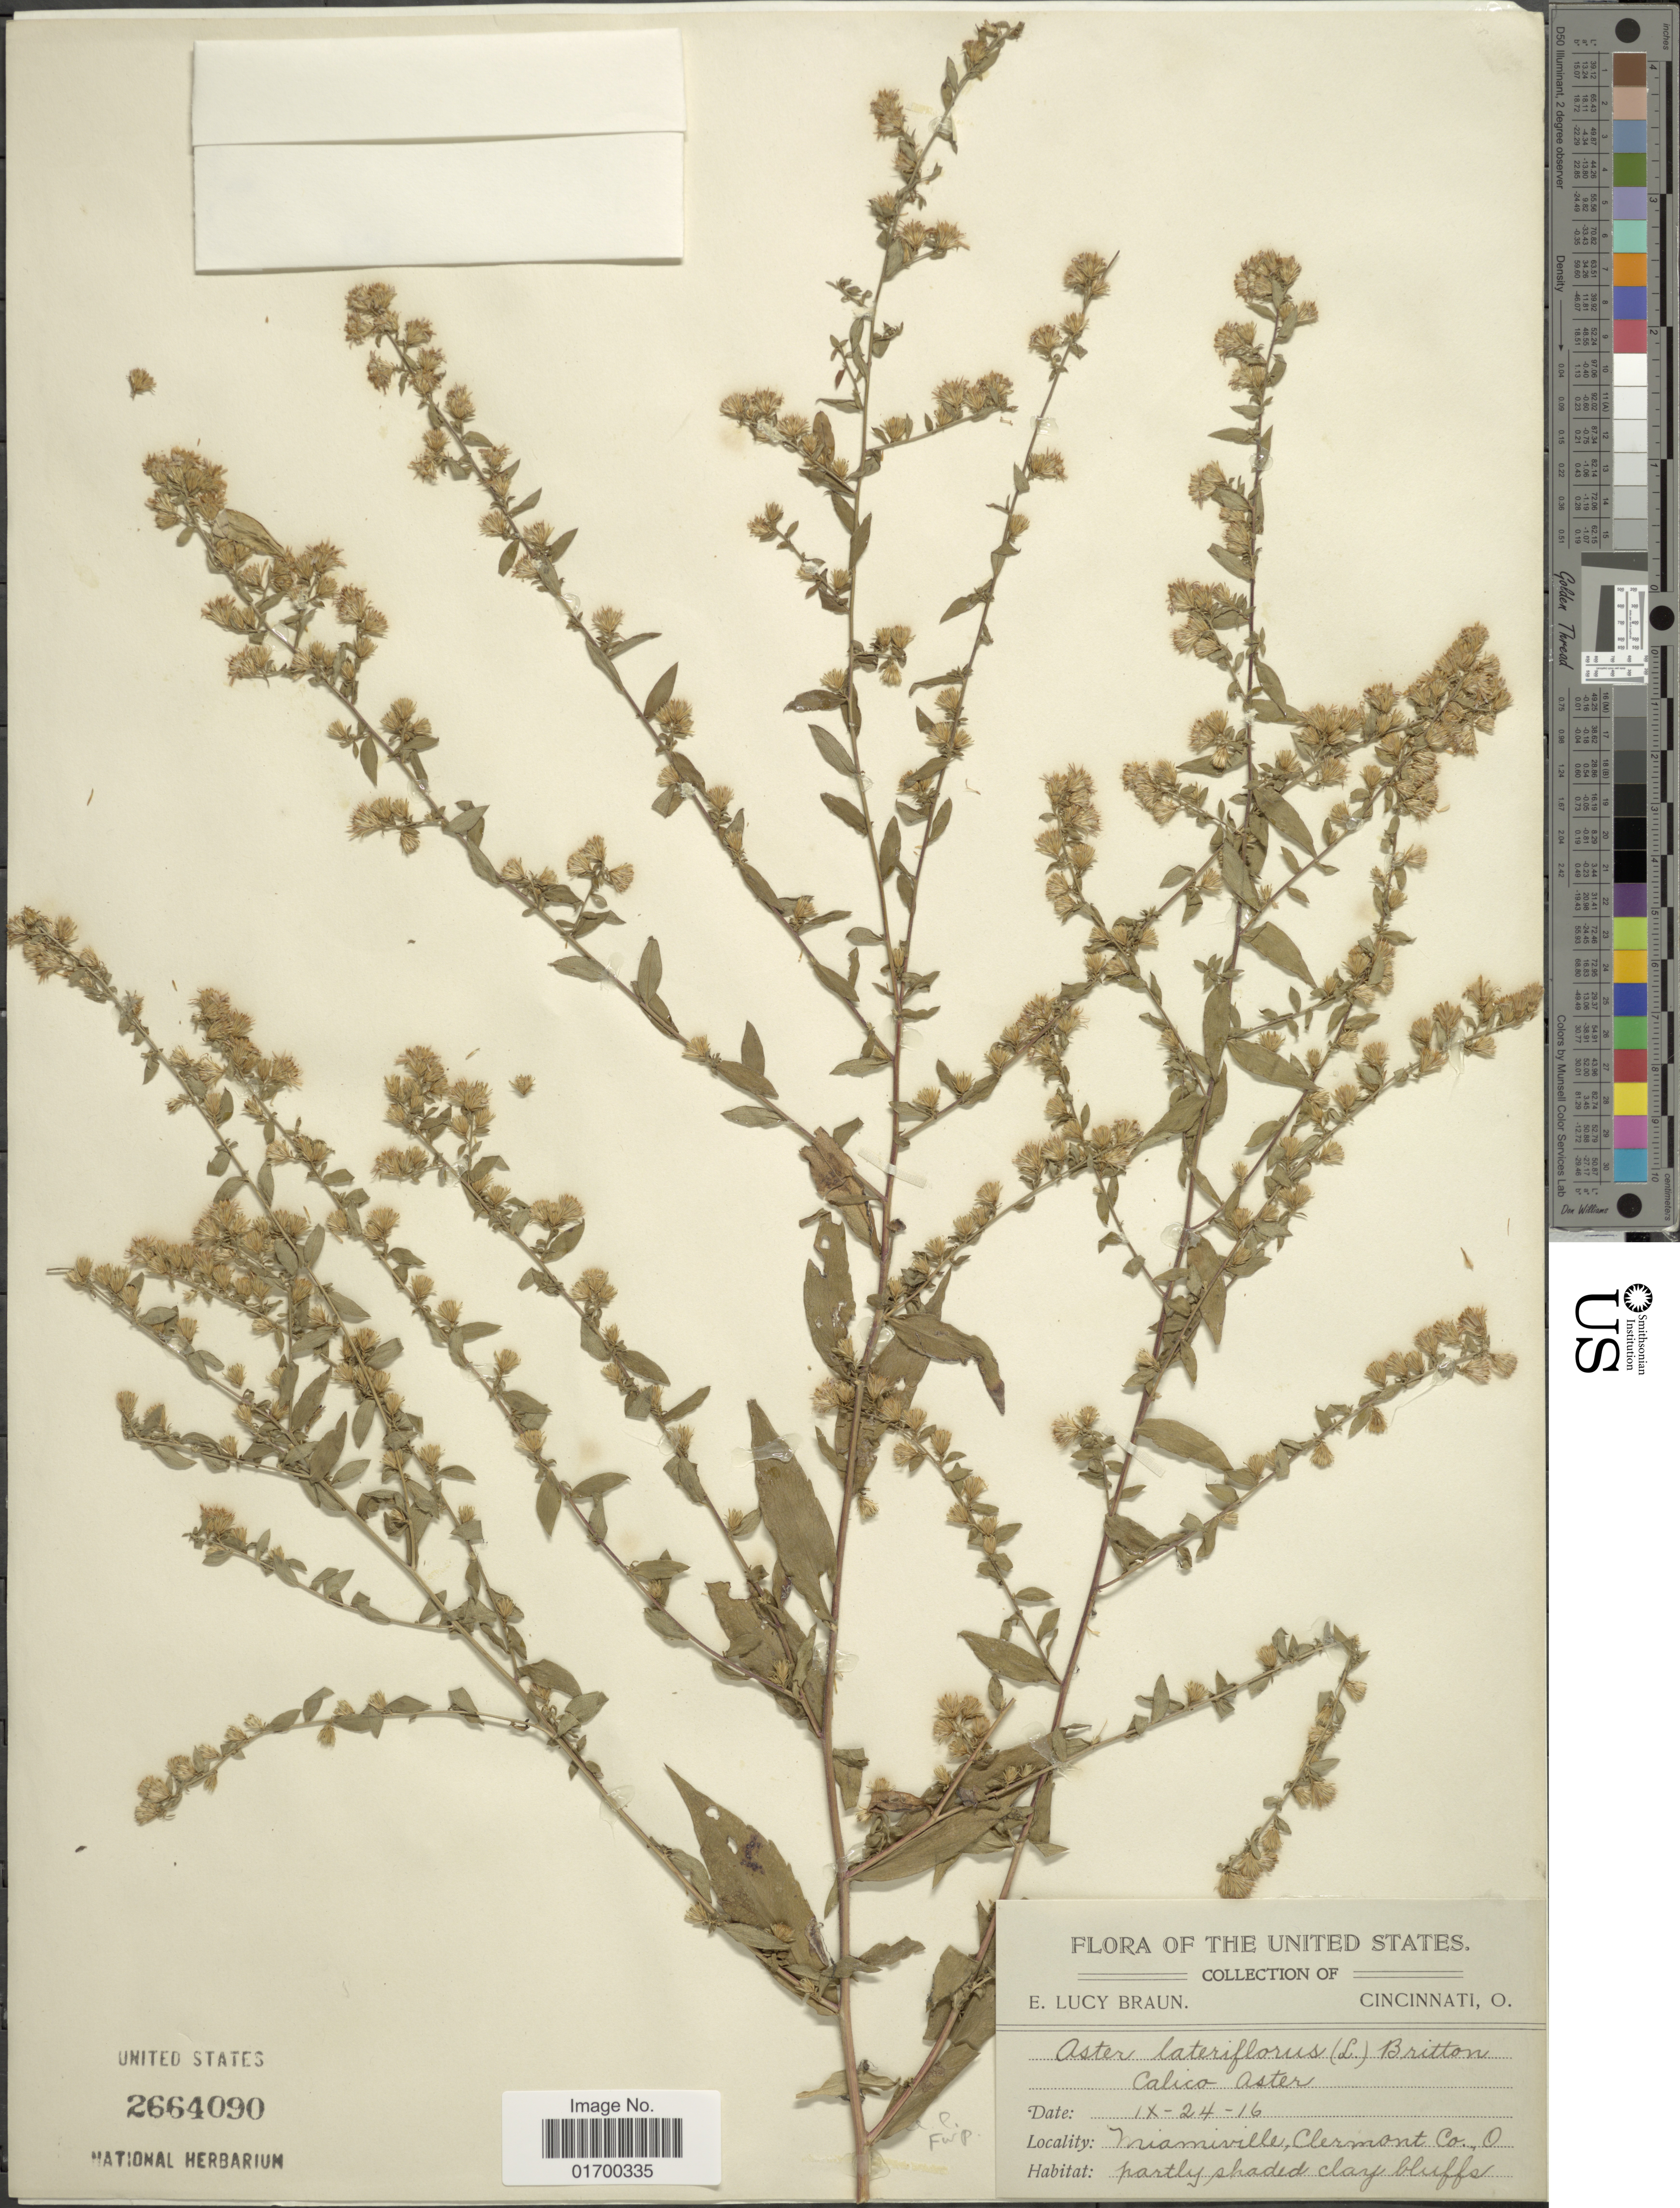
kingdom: Plantae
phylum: Tracheophyta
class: Magnoliopsida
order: Asterales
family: Asteraceae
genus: Symphyotrichum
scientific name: Symphyotrichum lateriflorum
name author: (L.) Á. Löve & D. Löve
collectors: E. L. Braun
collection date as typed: Transcribed d/m/y: 24/9/16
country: United States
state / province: Ohio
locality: Miamiville, Clermont Co., O.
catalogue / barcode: US 2664090